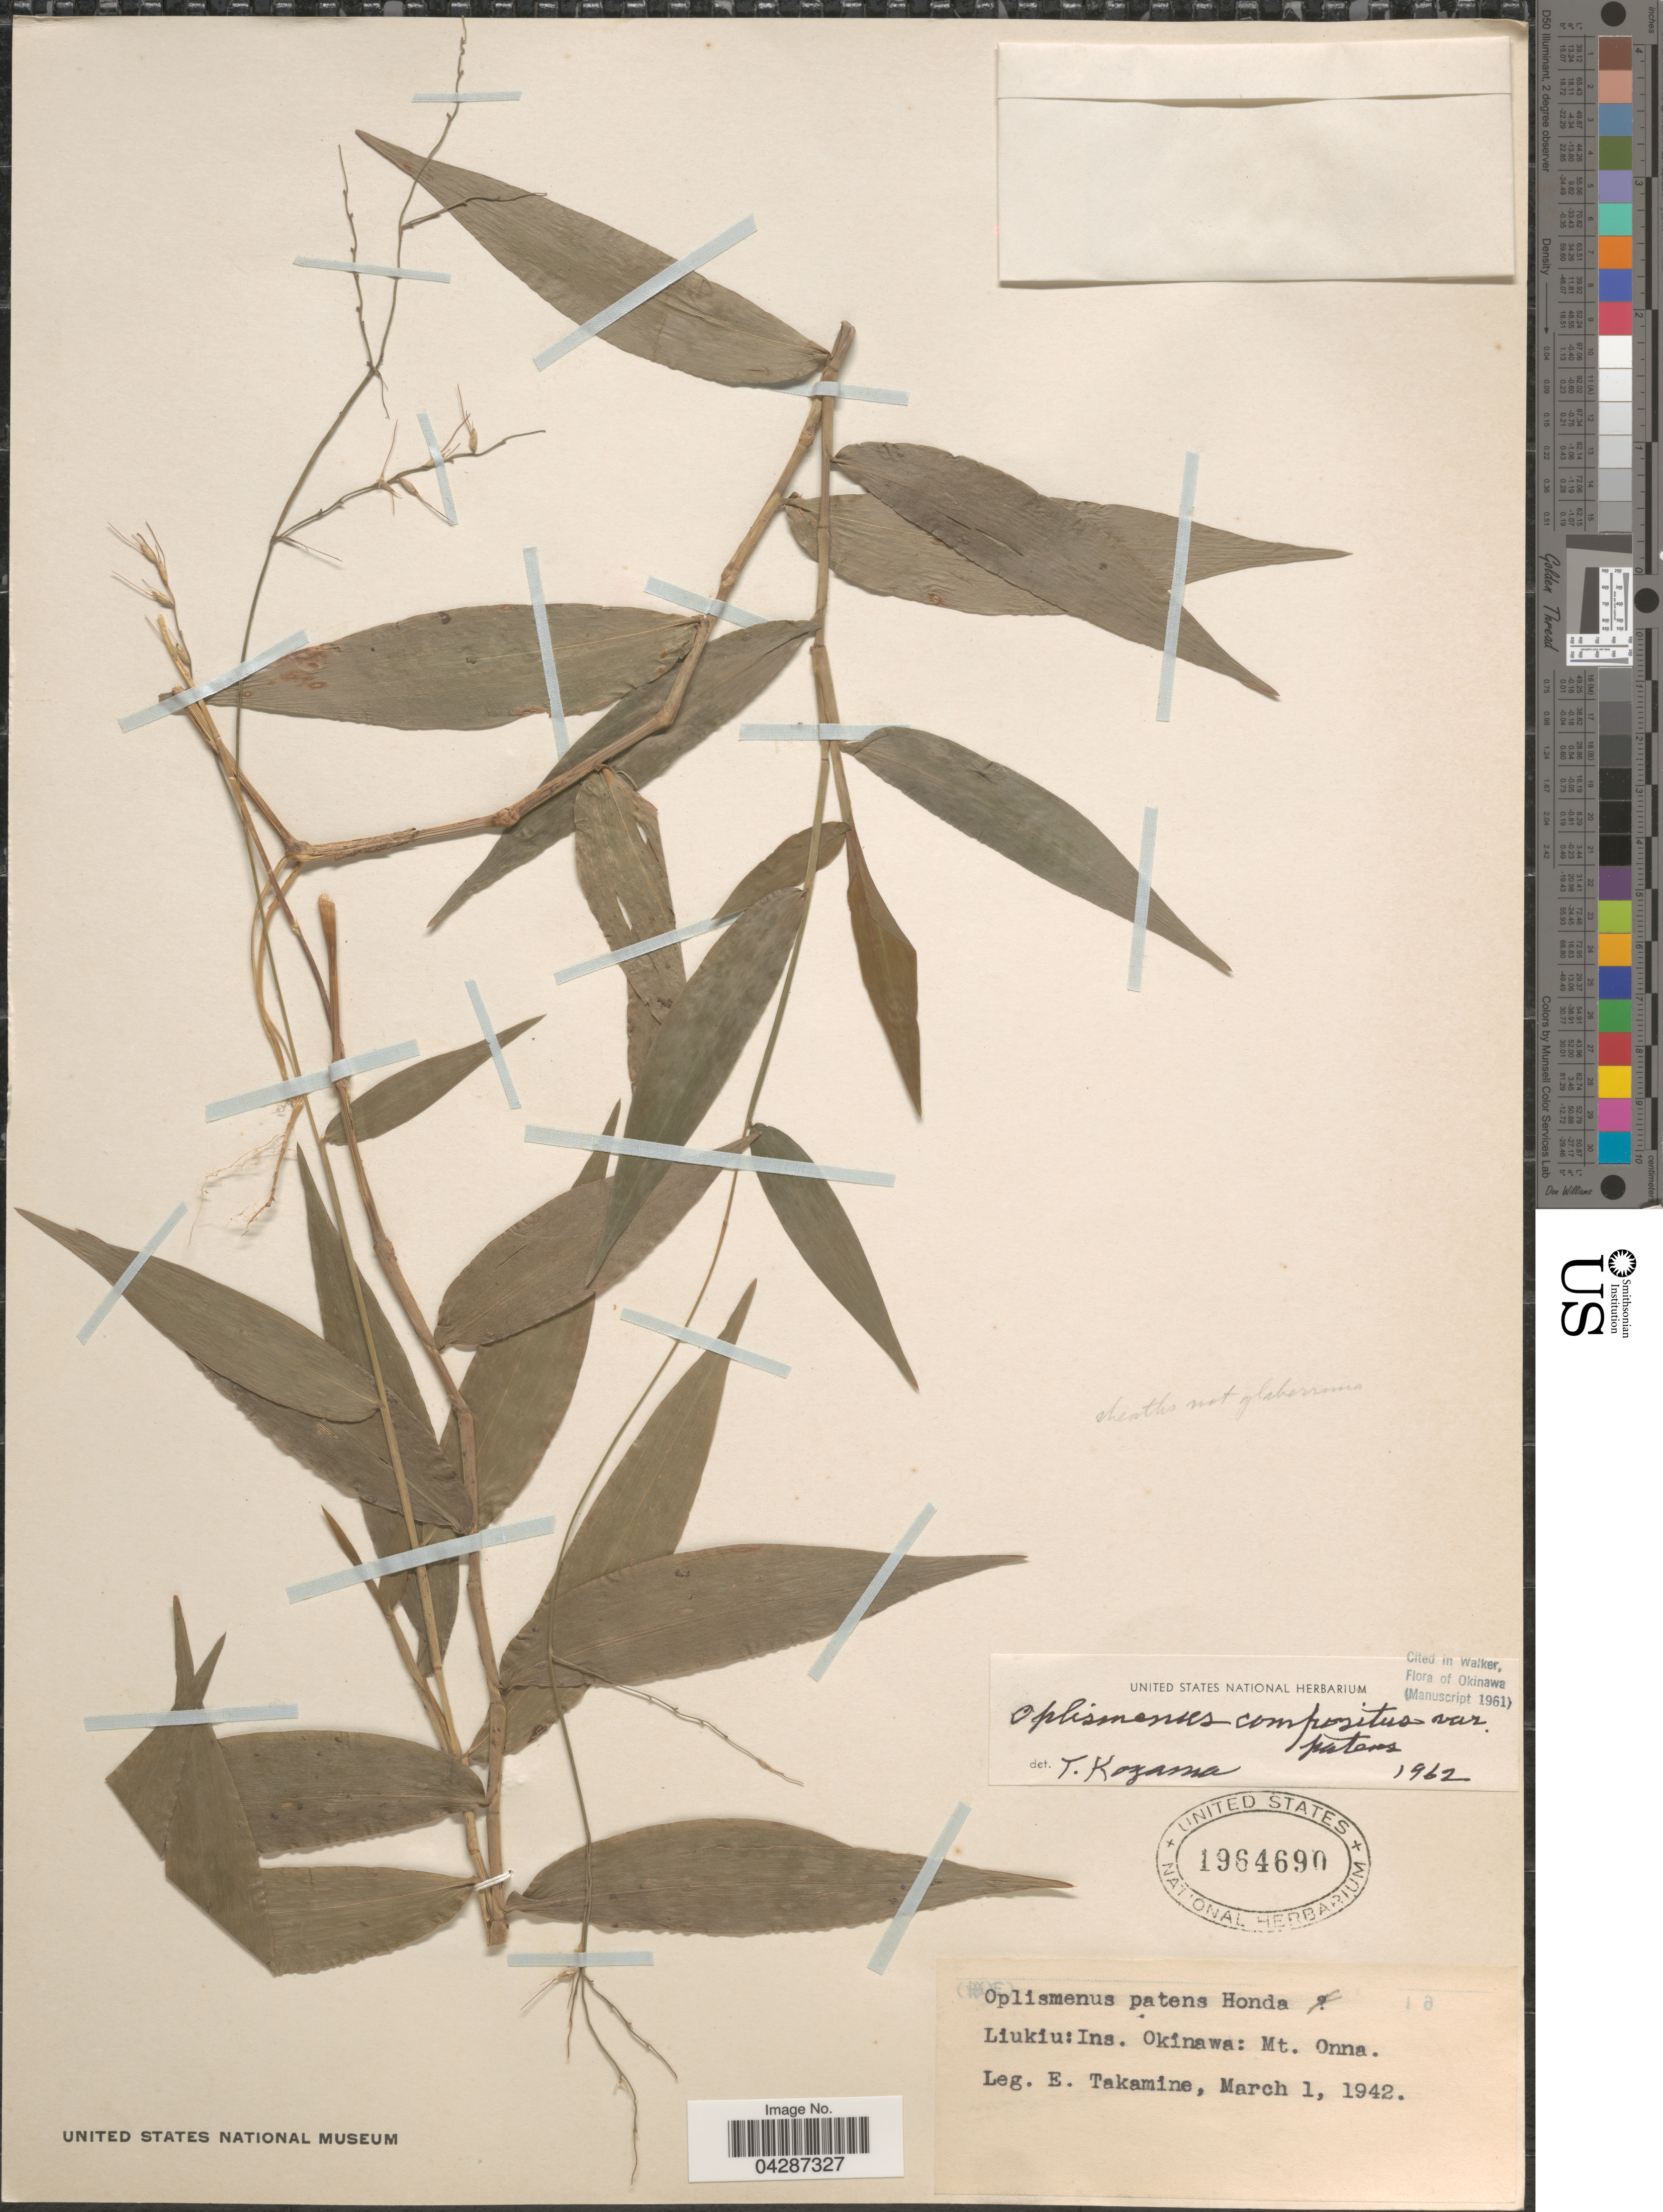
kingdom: Plantae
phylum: Tracheophyta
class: Liliopsida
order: Poales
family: Poaceae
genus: Oplismenus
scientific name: Oplismenus compositus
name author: (L.) P. Beauv.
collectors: E. Takamine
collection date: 1942-03-01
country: Japan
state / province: Okinawa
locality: Liukiu: Ins. Okinawa: Mt. Onna.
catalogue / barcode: US 1964690